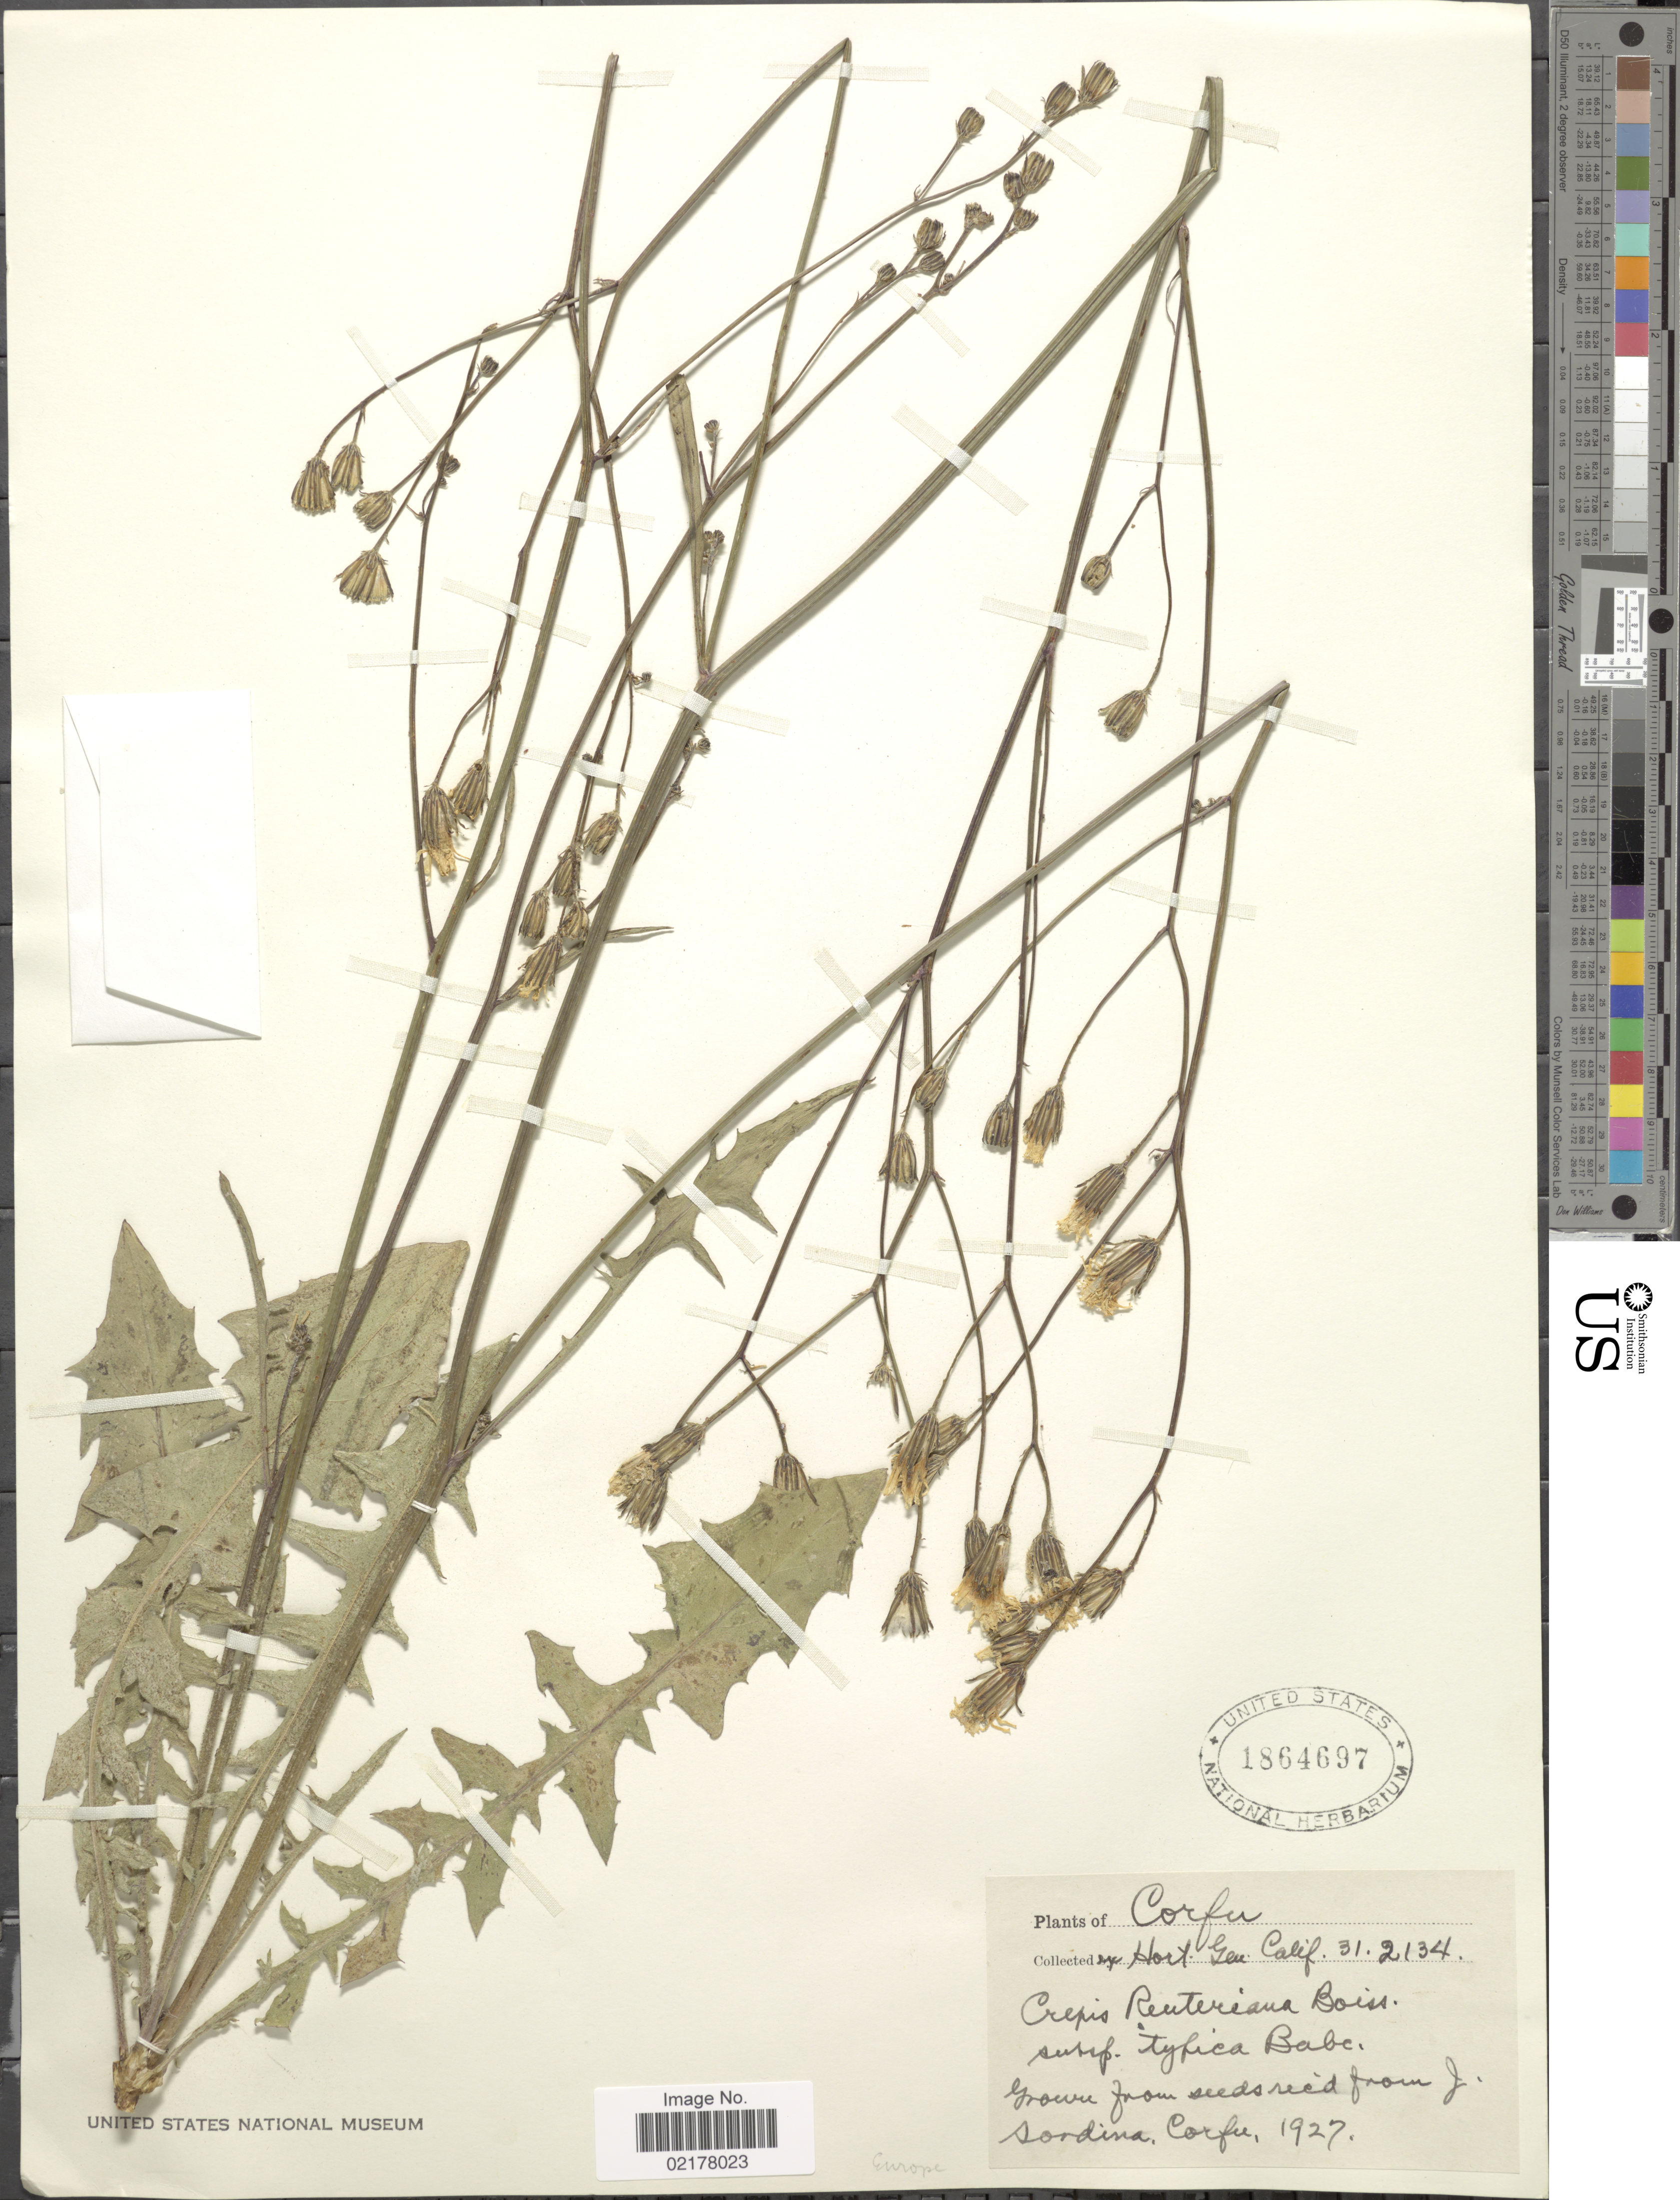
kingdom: Plantae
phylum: Tracheophyta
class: Magnoliopsida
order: Asterales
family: Asteraceae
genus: Crepis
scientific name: Crepis reuteriana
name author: Boiss. & Heldr.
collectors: Hort. Gen. Calif.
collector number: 312134?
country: Greece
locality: Corfu [unsure placement]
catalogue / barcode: US 1864697